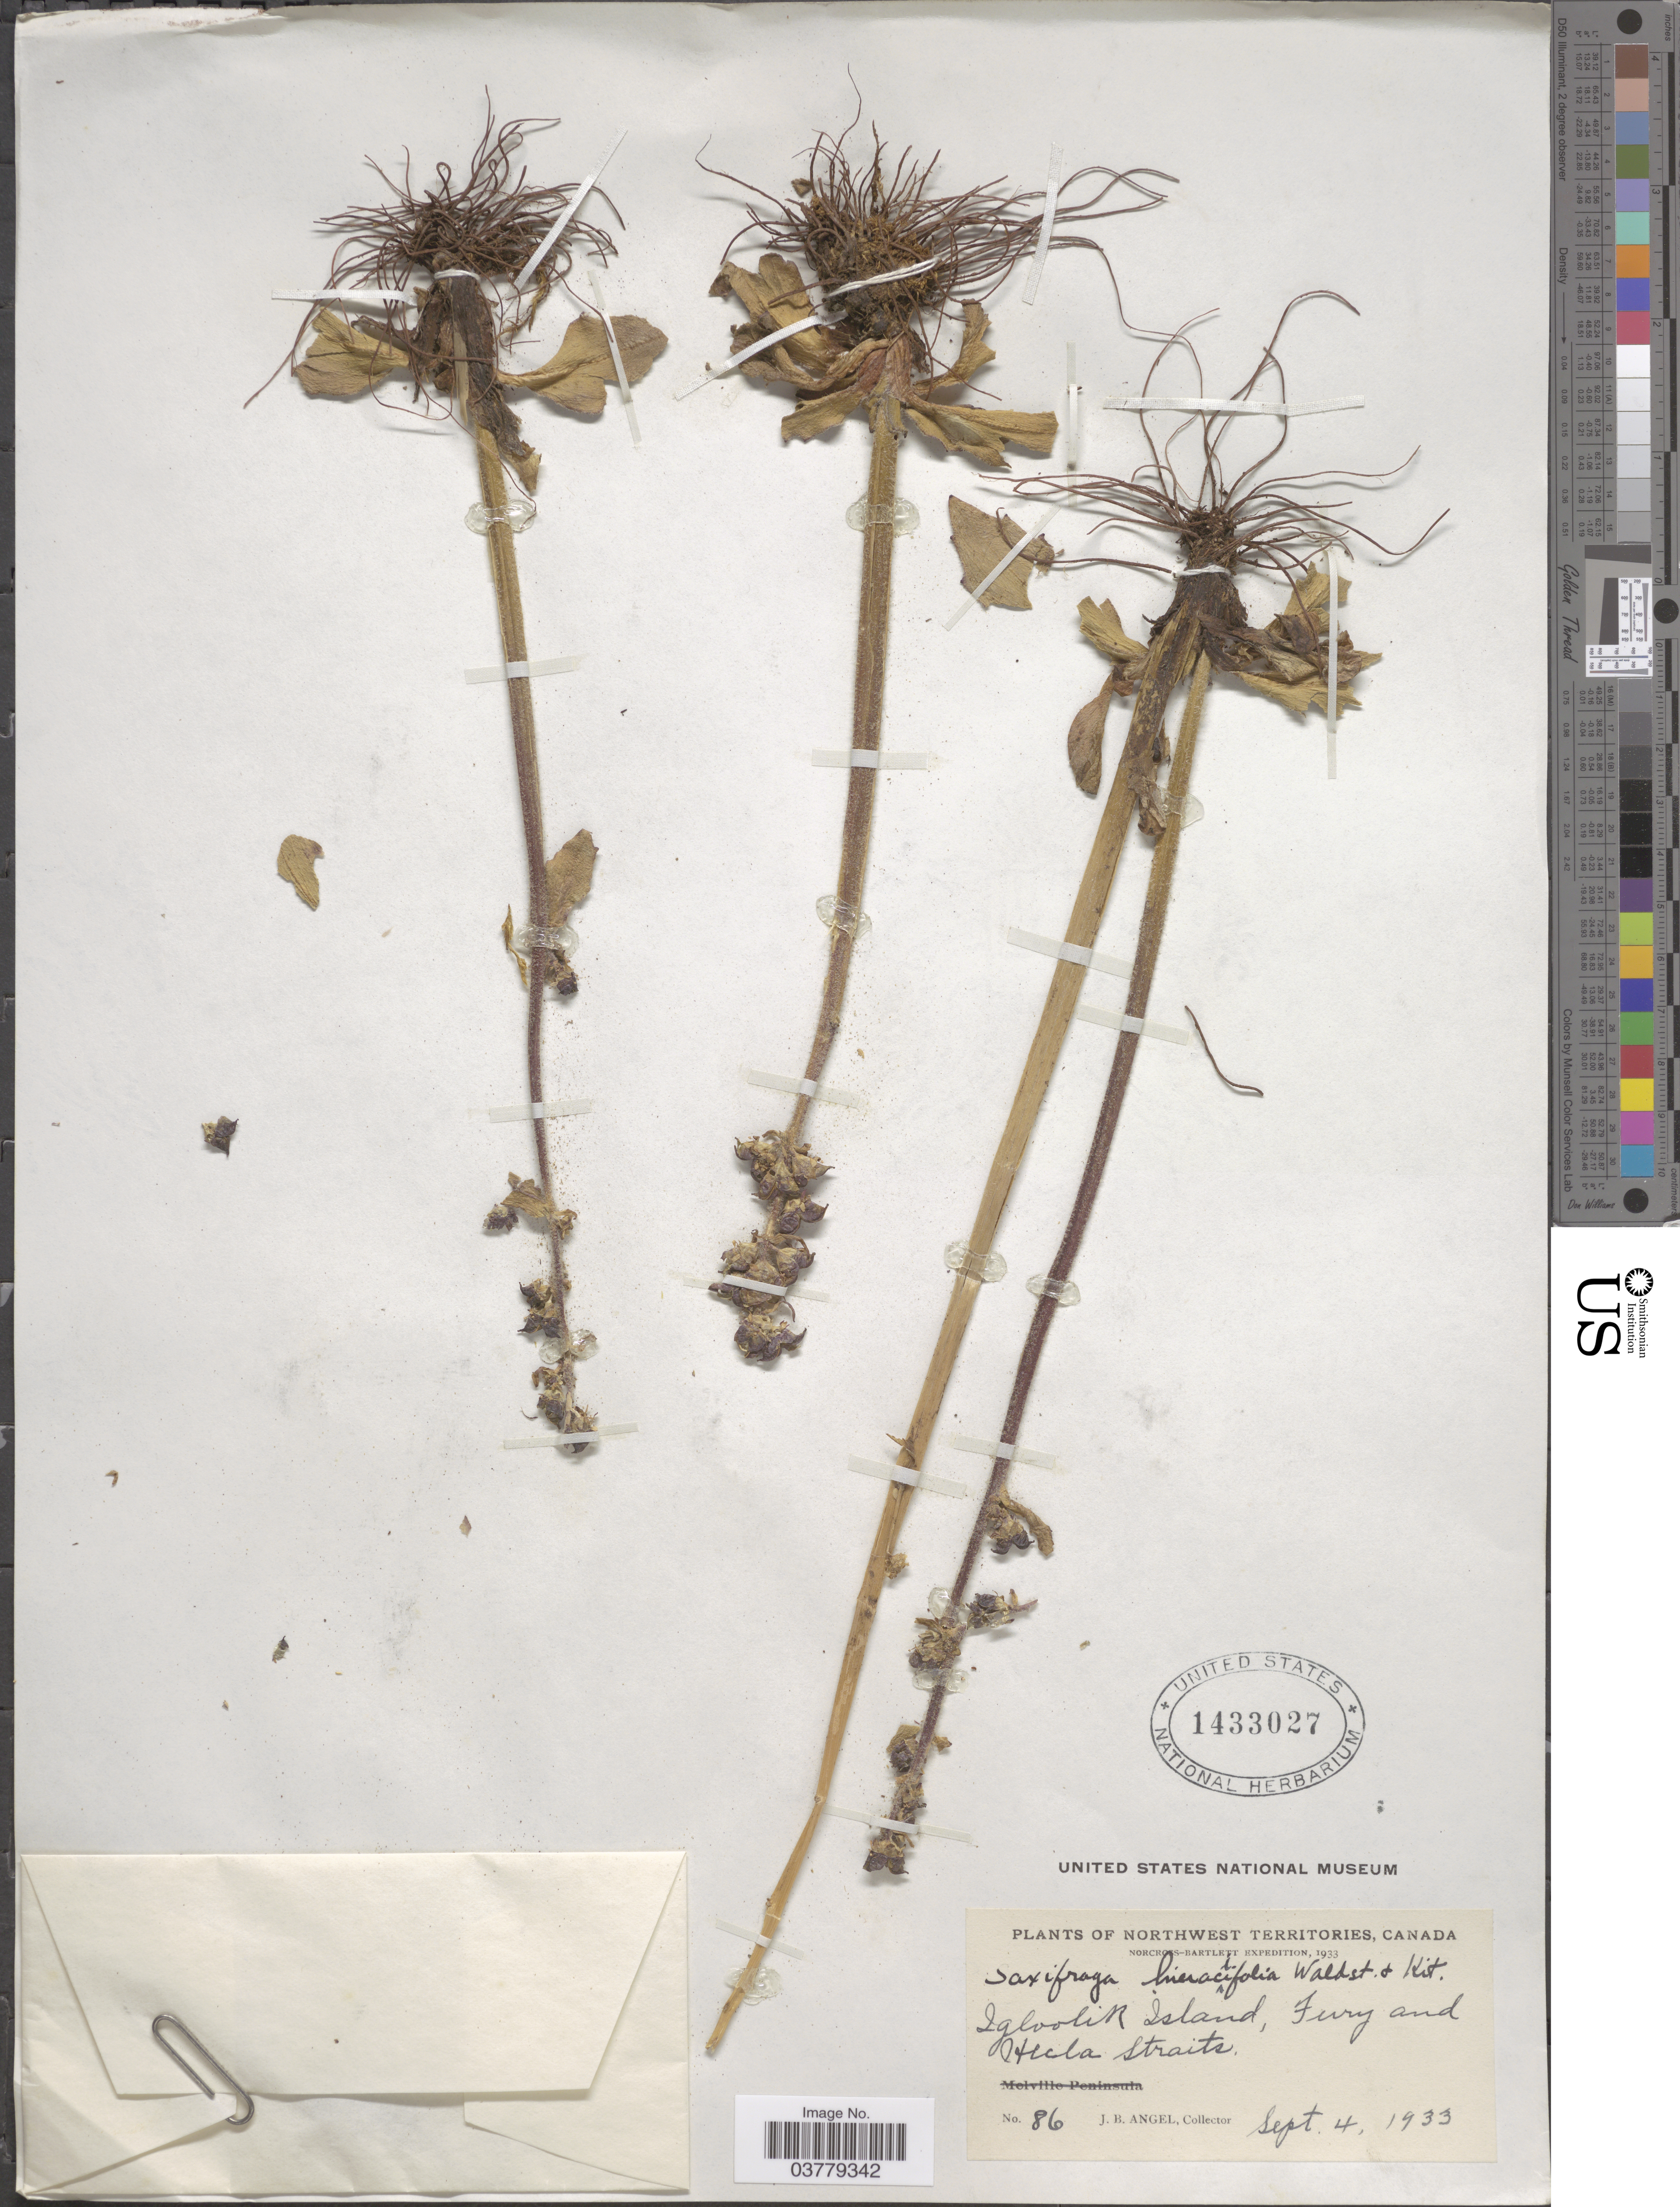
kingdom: Plantae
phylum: Tracheophyta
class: Magnoliopsida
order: Saxifragales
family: Saxifragaceae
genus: Micranthes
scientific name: Micranthes hieraciifolia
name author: (Waldst. & Kit. ex Willd.) Haw.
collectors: J. Angel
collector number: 86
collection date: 1933-09-04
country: Canada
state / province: Northwest Territories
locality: Igloolik Island, Fury and Hecla Straits.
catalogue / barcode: US 1433027